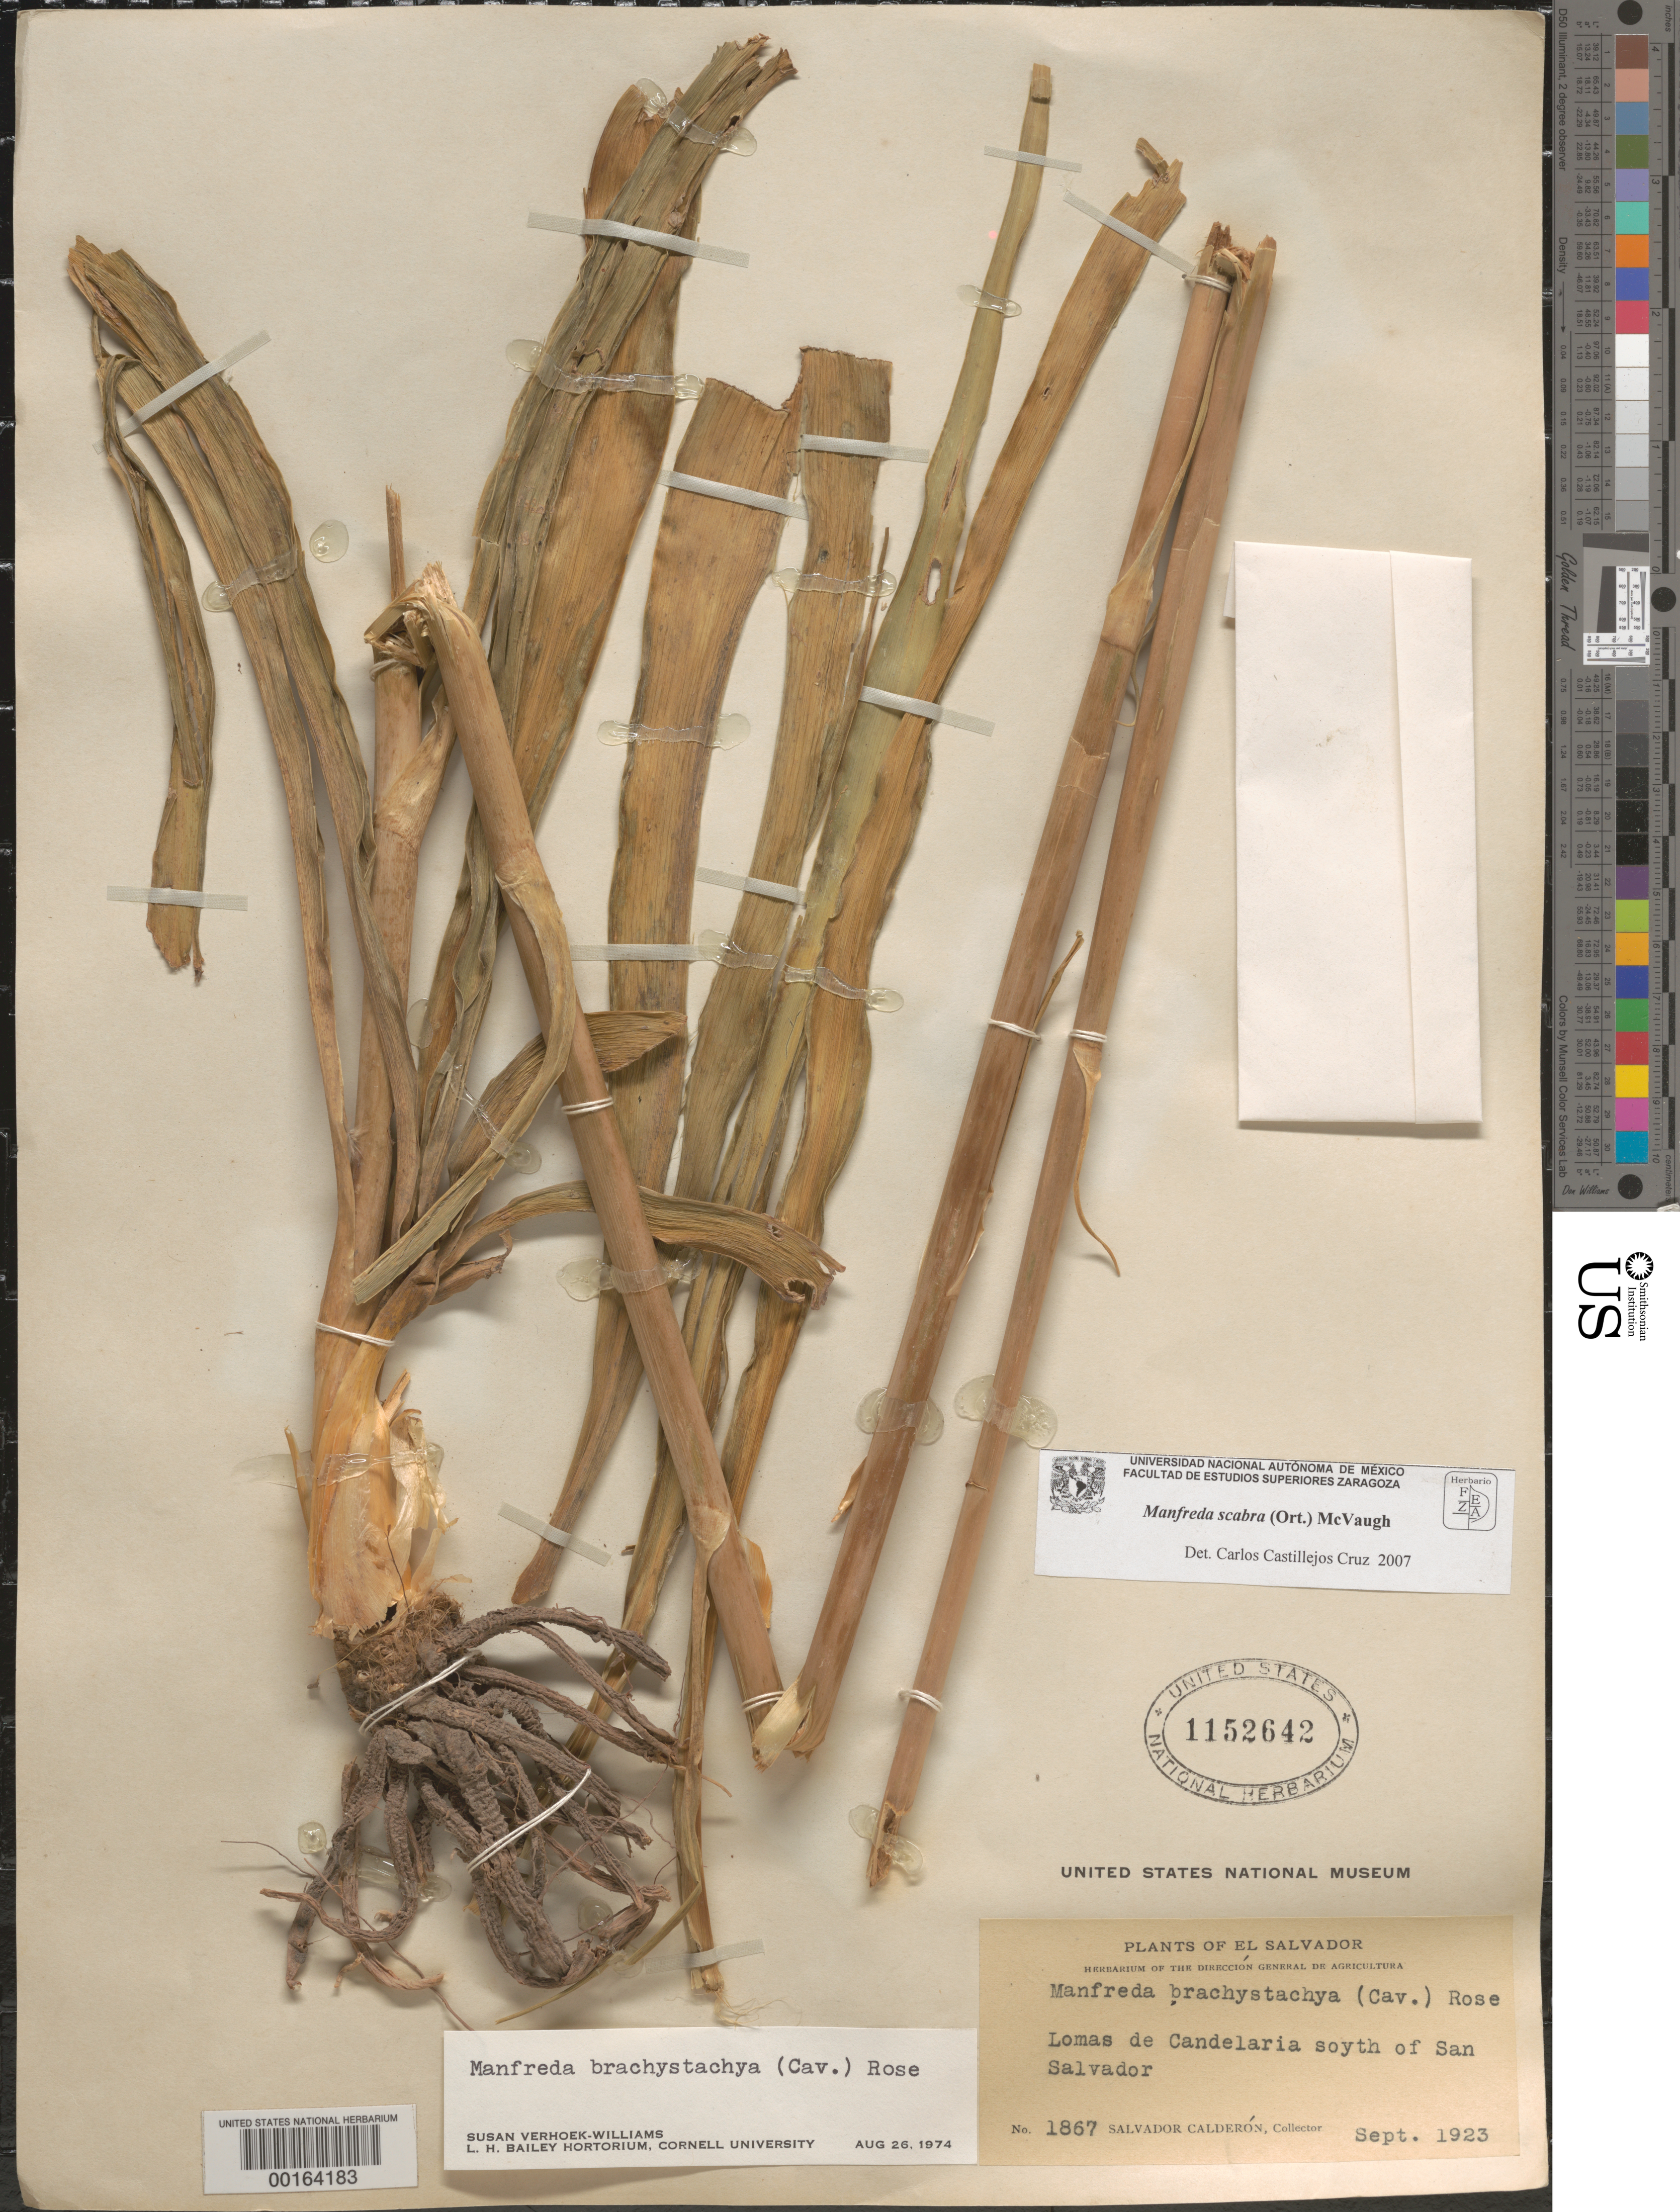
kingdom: Plantae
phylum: Tracheophyta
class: Liliopsida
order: Asparagales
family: Asparagaceae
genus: Manfreda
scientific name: Manfreda scabra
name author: (Ortega) McVaugh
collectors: S. Calderón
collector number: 1867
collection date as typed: Sep 1923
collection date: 1923-09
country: El Salvador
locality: Lomas de candelaria s of san salvador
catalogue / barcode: US 1152642